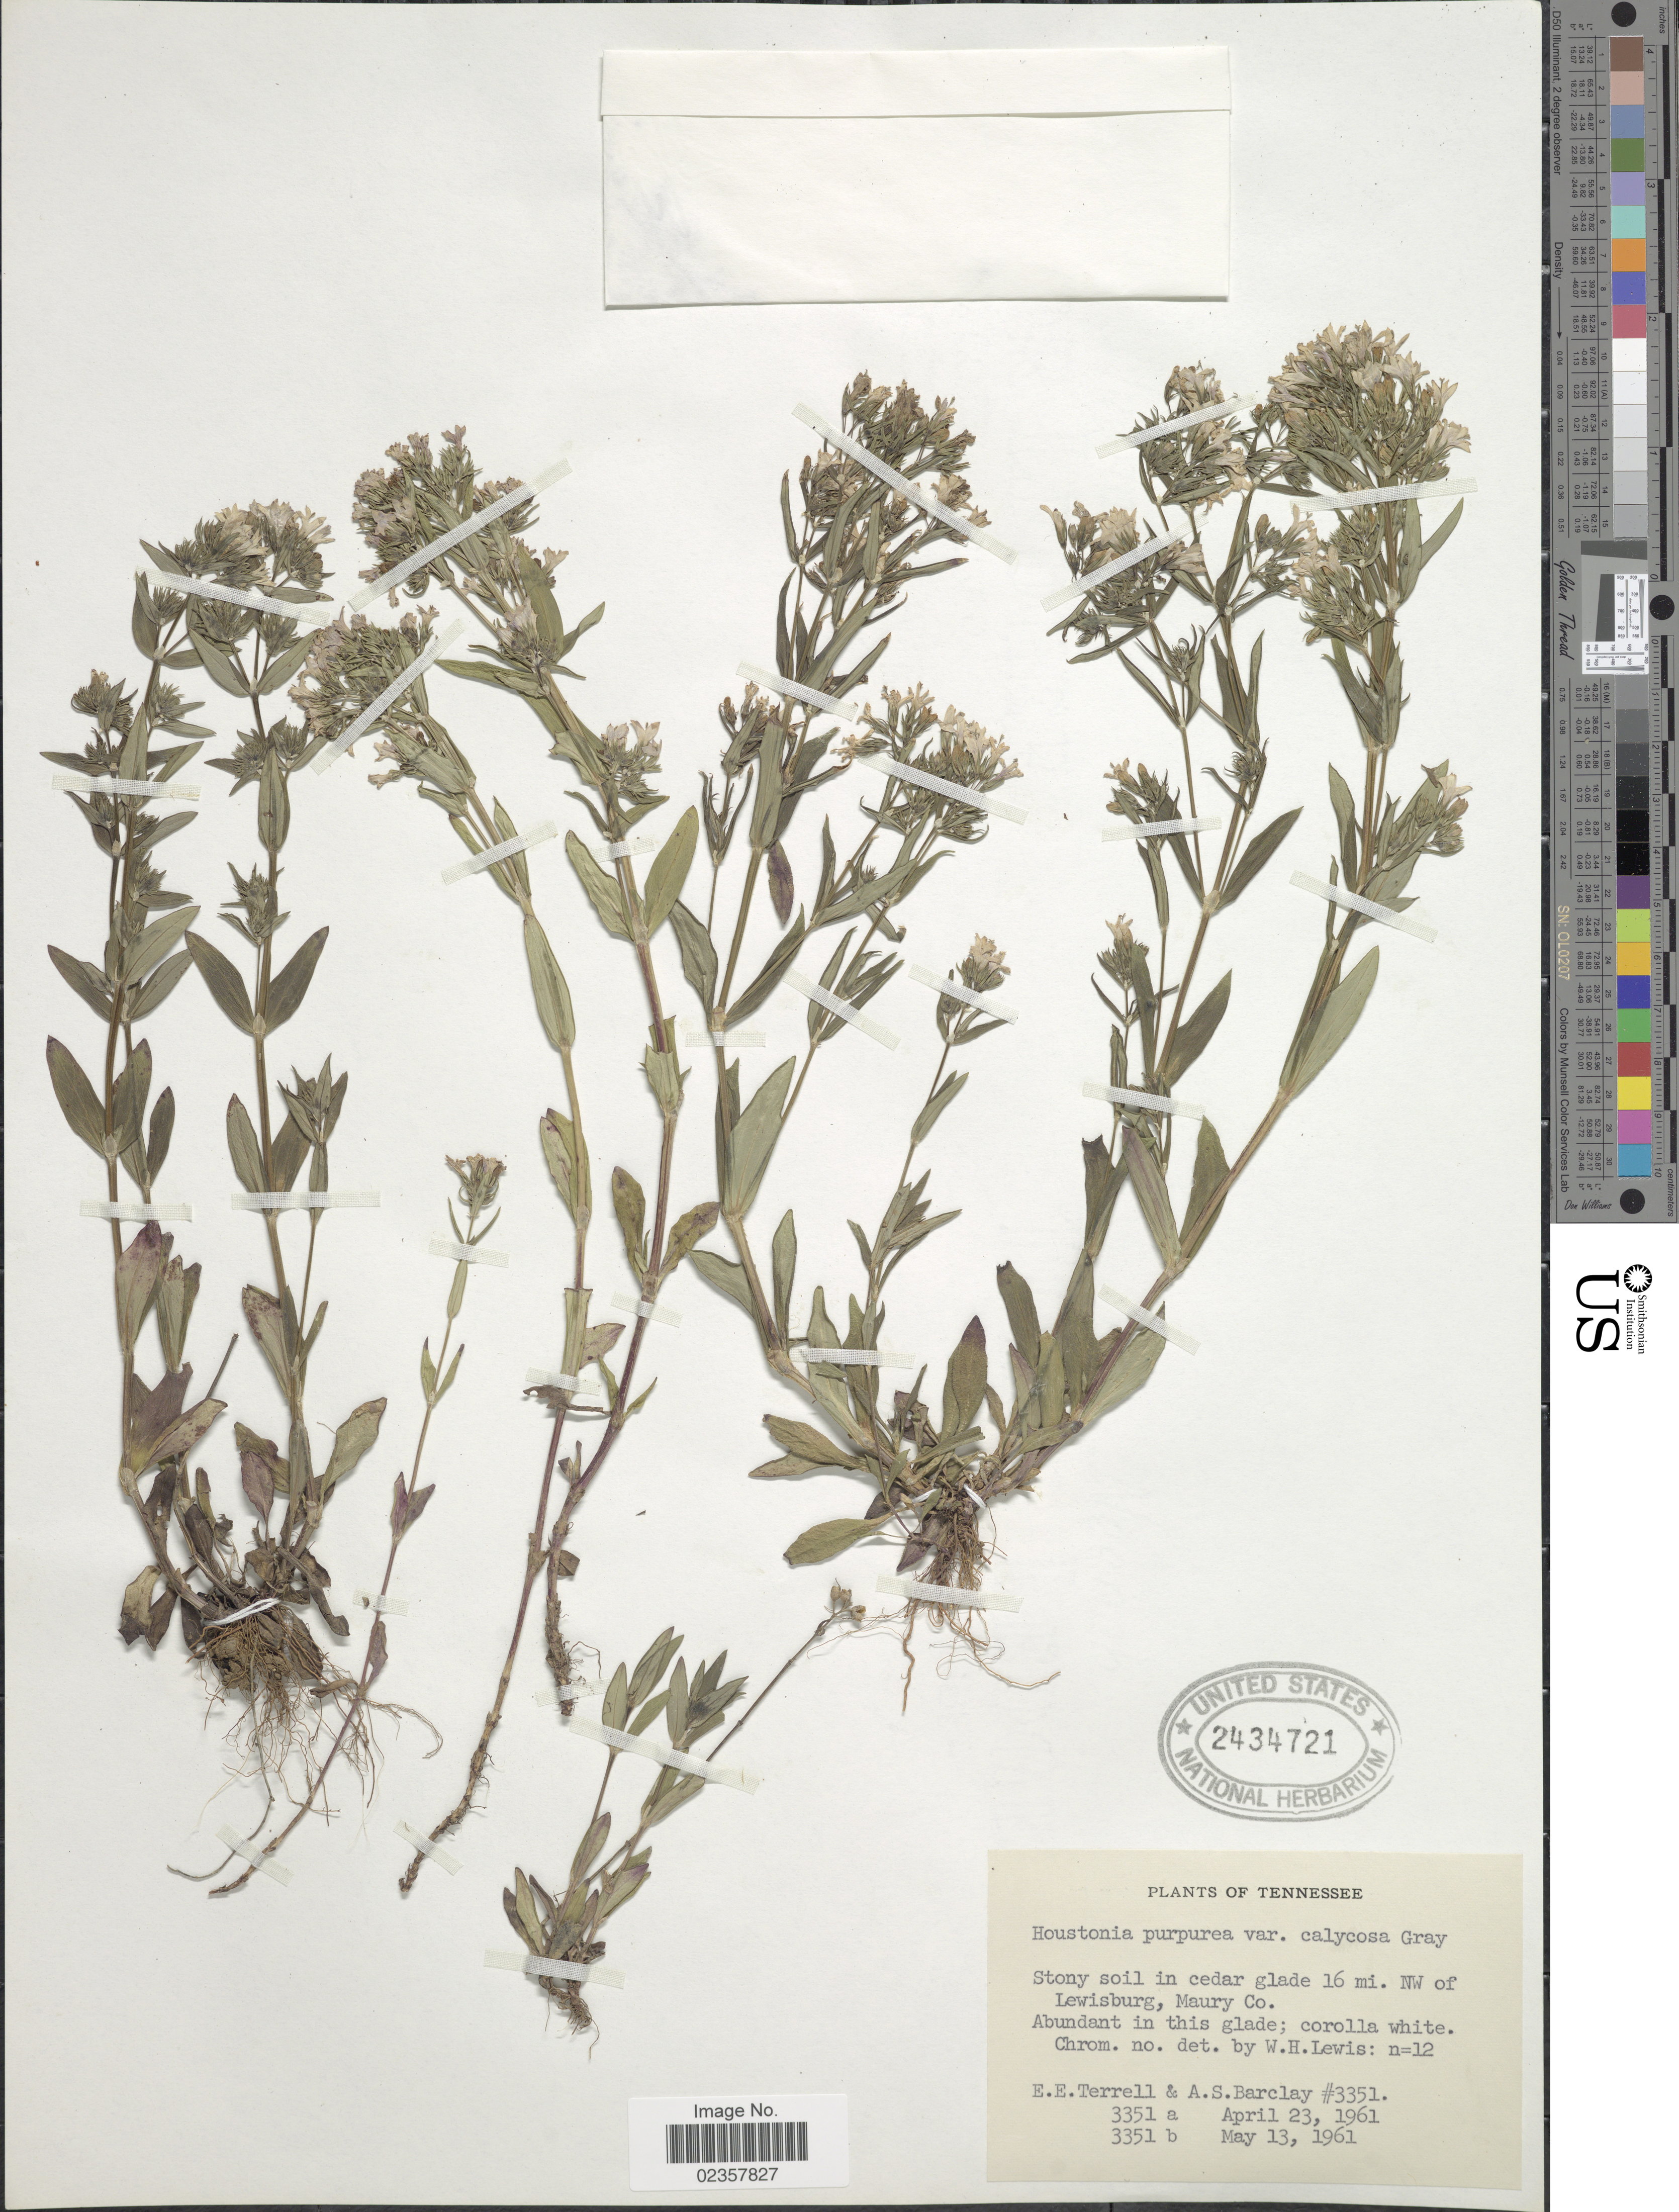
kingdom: Plantae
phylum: Tracheophyta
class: Magnoliopsida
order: Gentianales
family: Rubiaceae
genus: Houstonia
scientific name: Houstonia purpurea var. calycosa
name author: A. Gray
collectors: E. E. Terrell & A. S. Barclay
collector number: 3351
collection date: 1961-04-23/1961-05-13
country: United States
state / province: Tennessee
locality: Stony soil in cedar glade 16 mi. NW of Lewisburg, Maury Co.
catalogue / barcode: US 2434721